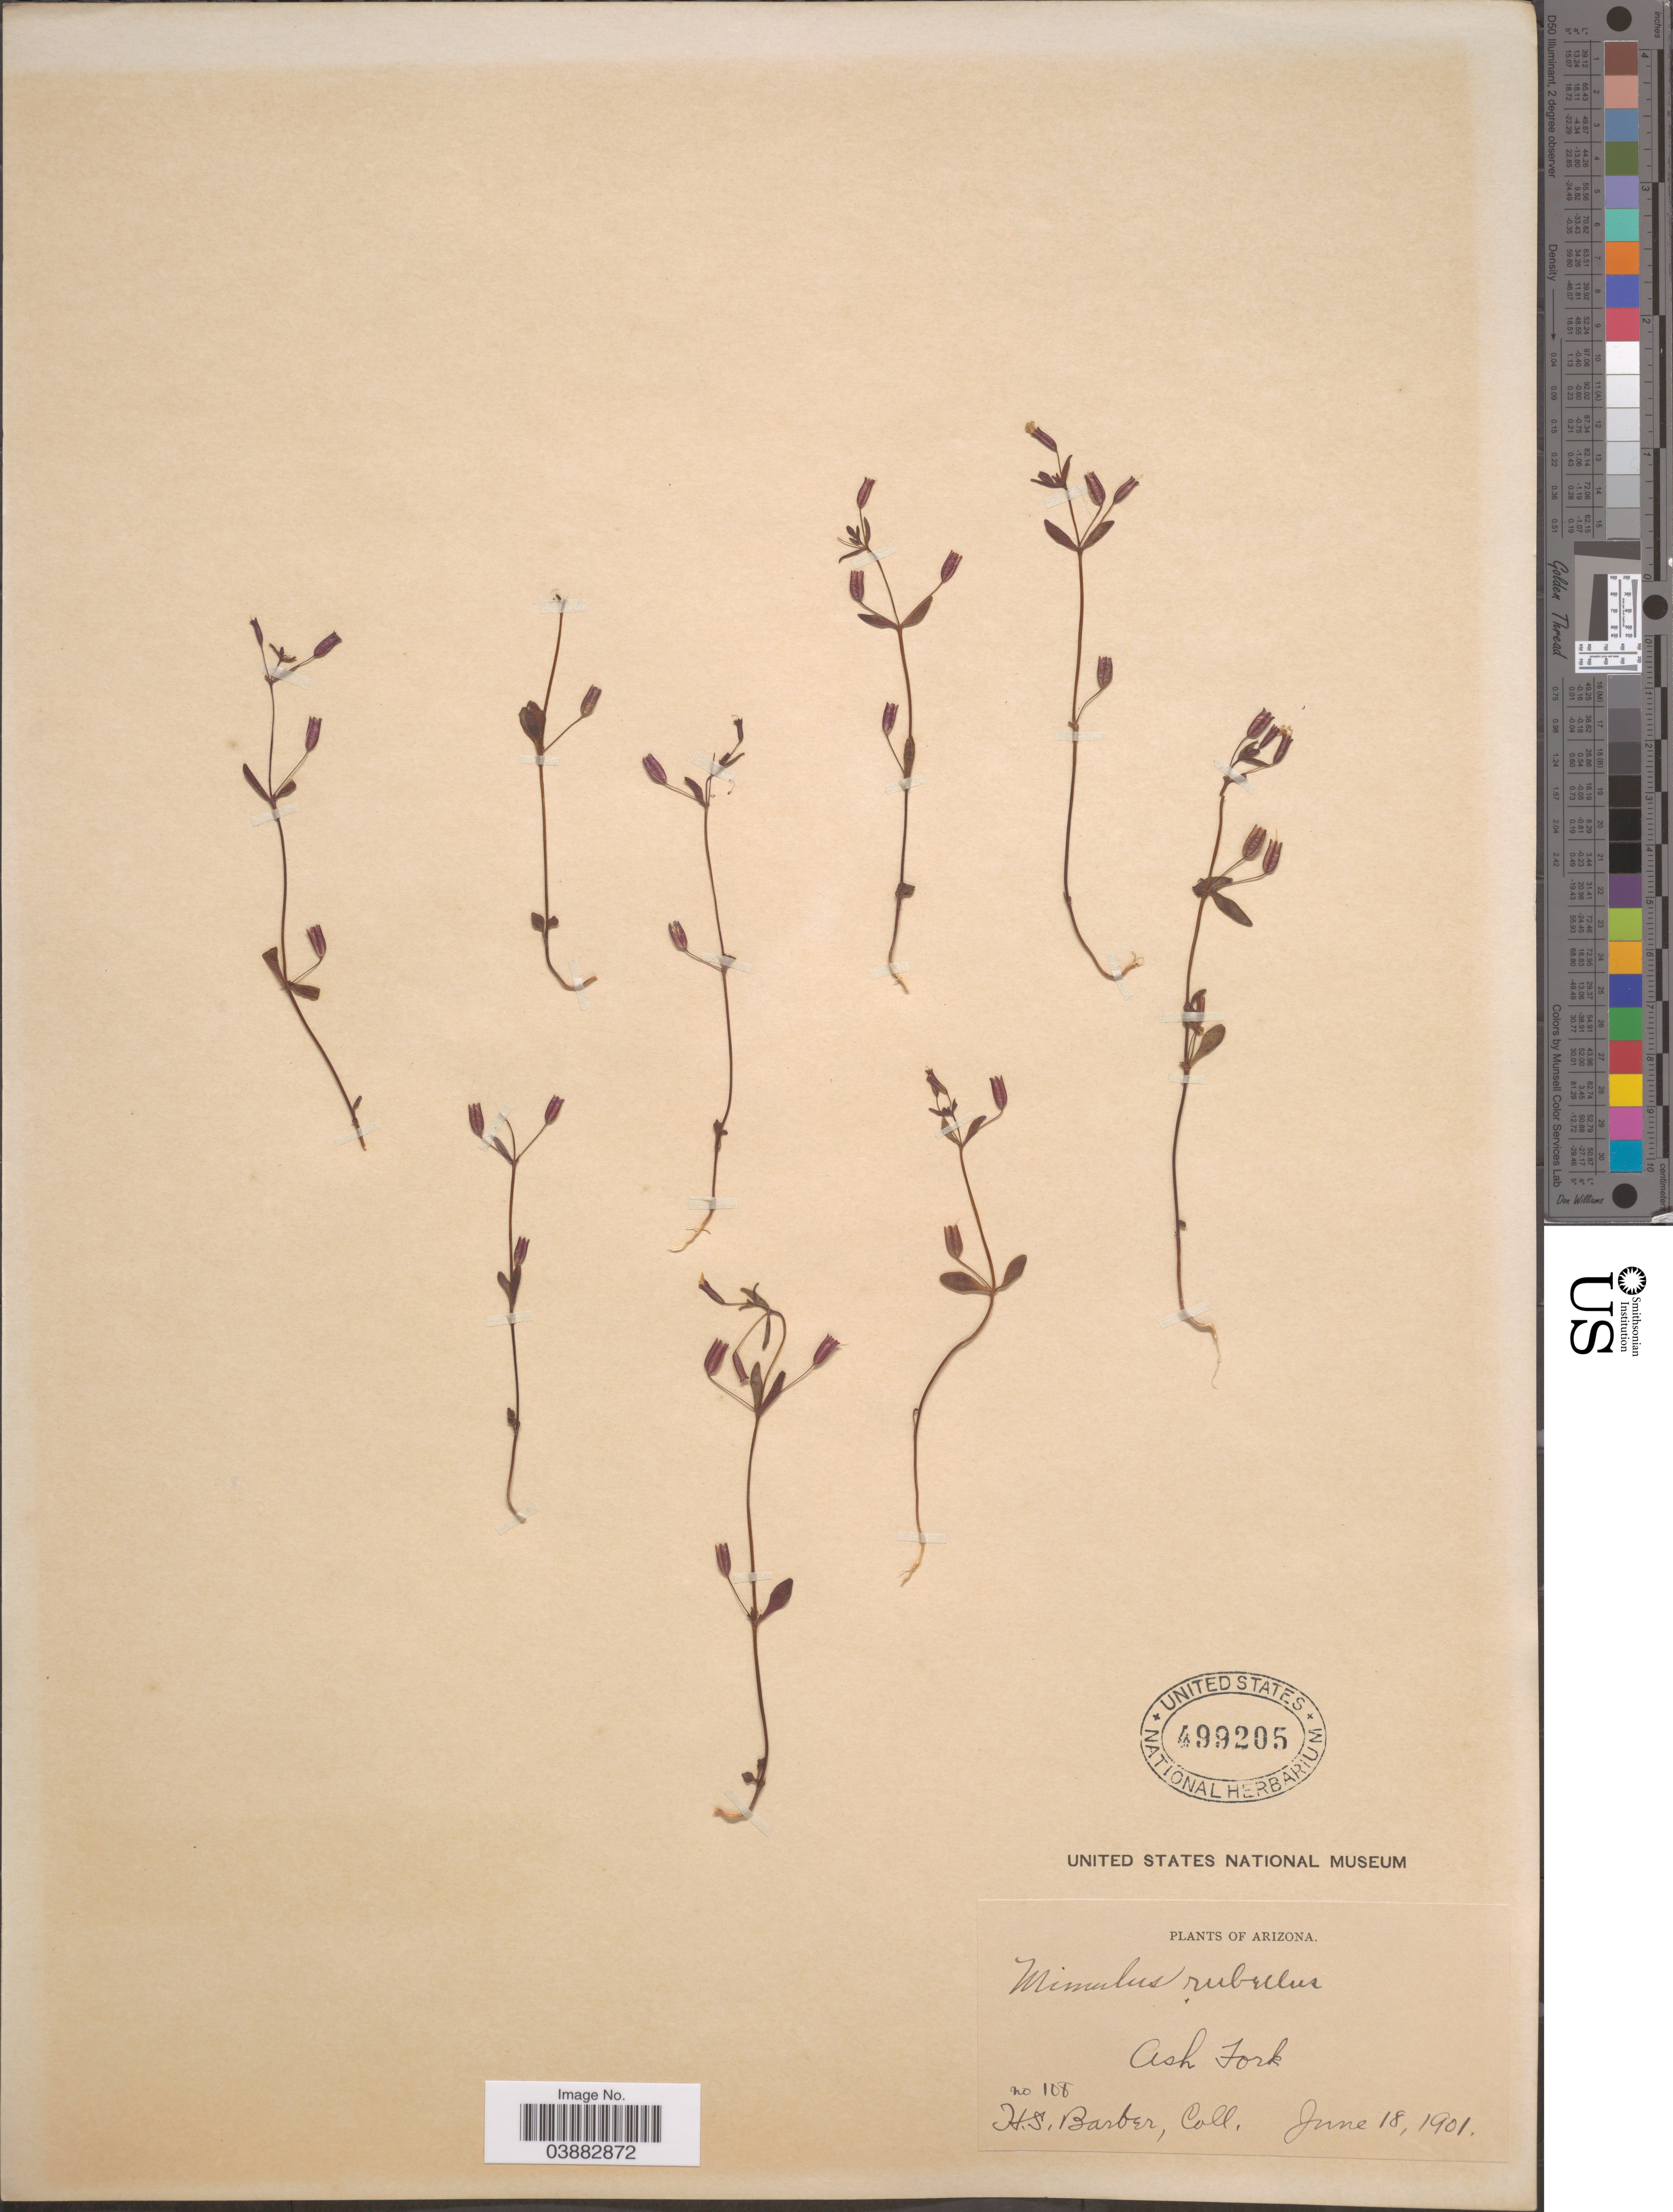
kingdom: Plantae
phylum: Tracheophyta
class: Magnoliopsida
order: Lamiales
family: Phrymaceae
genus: Mimulus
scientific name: Mimulus rubellus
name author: A. Gray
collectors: H. Barber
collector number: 108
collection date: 1901-06-18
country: United States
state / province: Arizona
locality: Ash Fork.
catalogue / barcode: US 499205